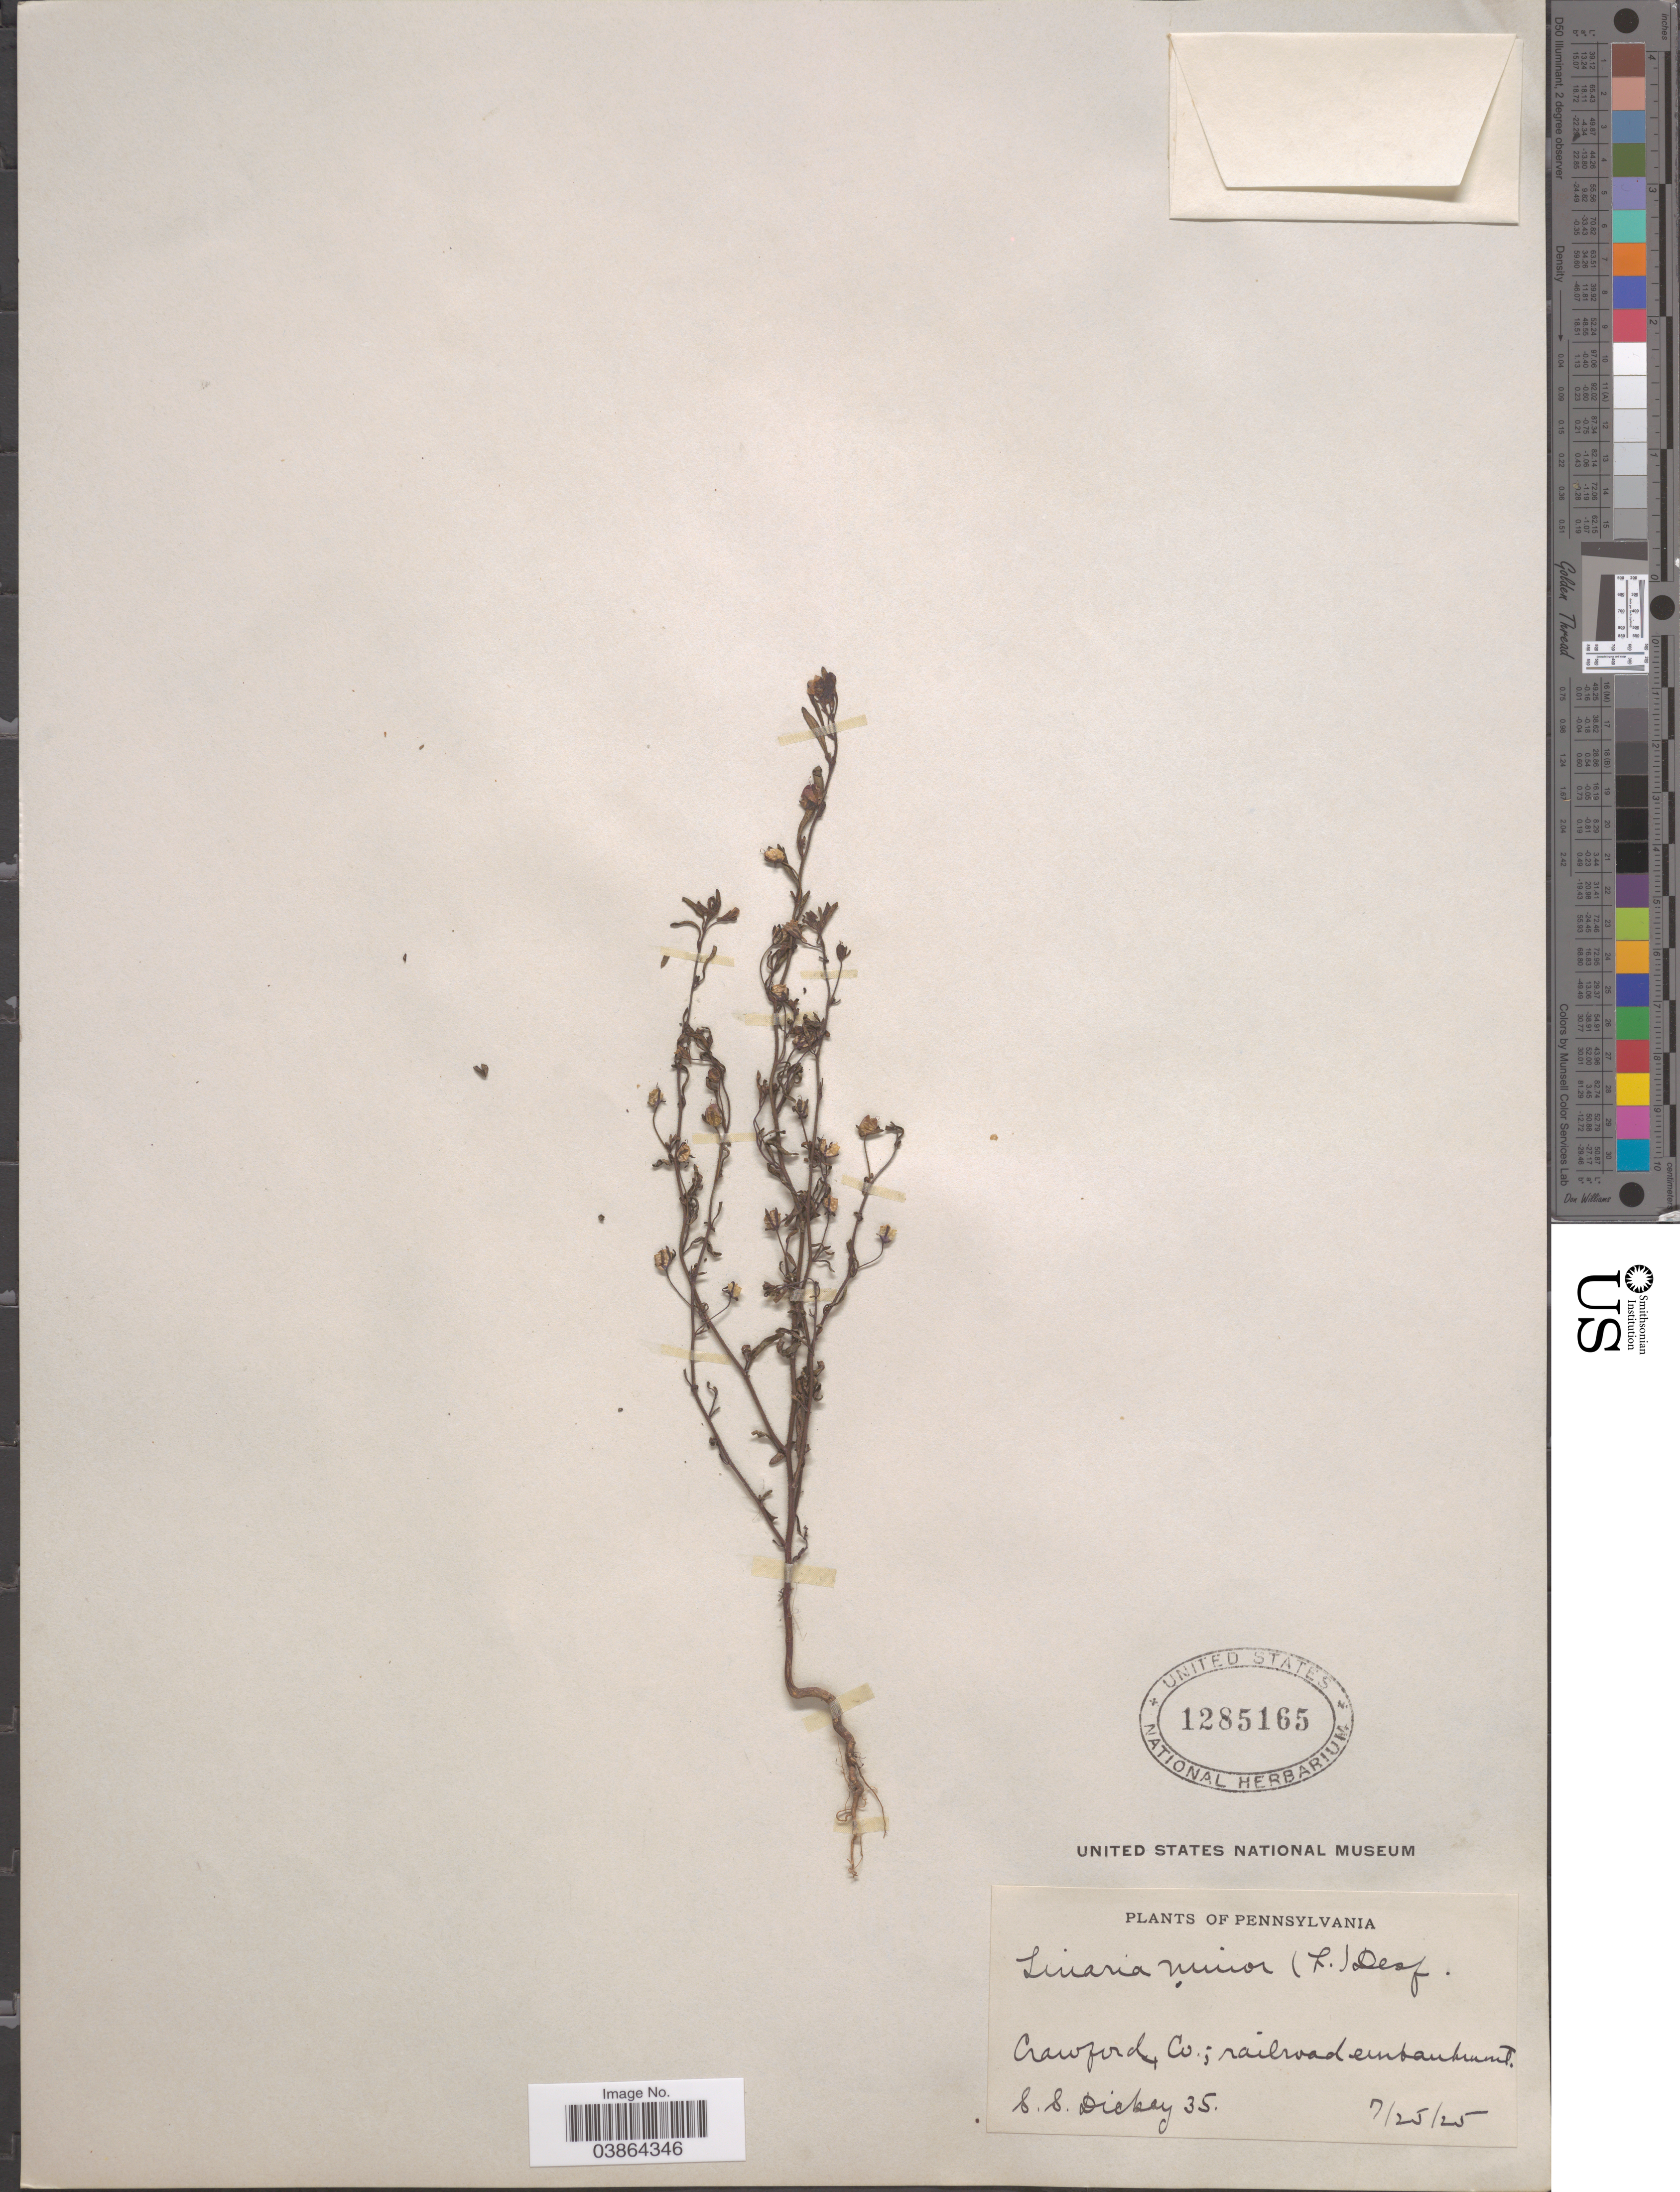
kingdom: Plantae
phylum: Tracheophyta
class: Magnoliopsida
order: Lamiales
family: Plantaginaceae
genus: Chaenorrhinum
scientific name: Chaenorrhinum minor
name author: (L.) Lange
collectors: S. Dickey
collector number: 35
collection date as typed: Transcribed d/m/y: 25/7/25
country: United States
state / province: Pennsylvania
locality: Crawford Co.; railroad embarkment.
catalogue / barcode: US 1285165